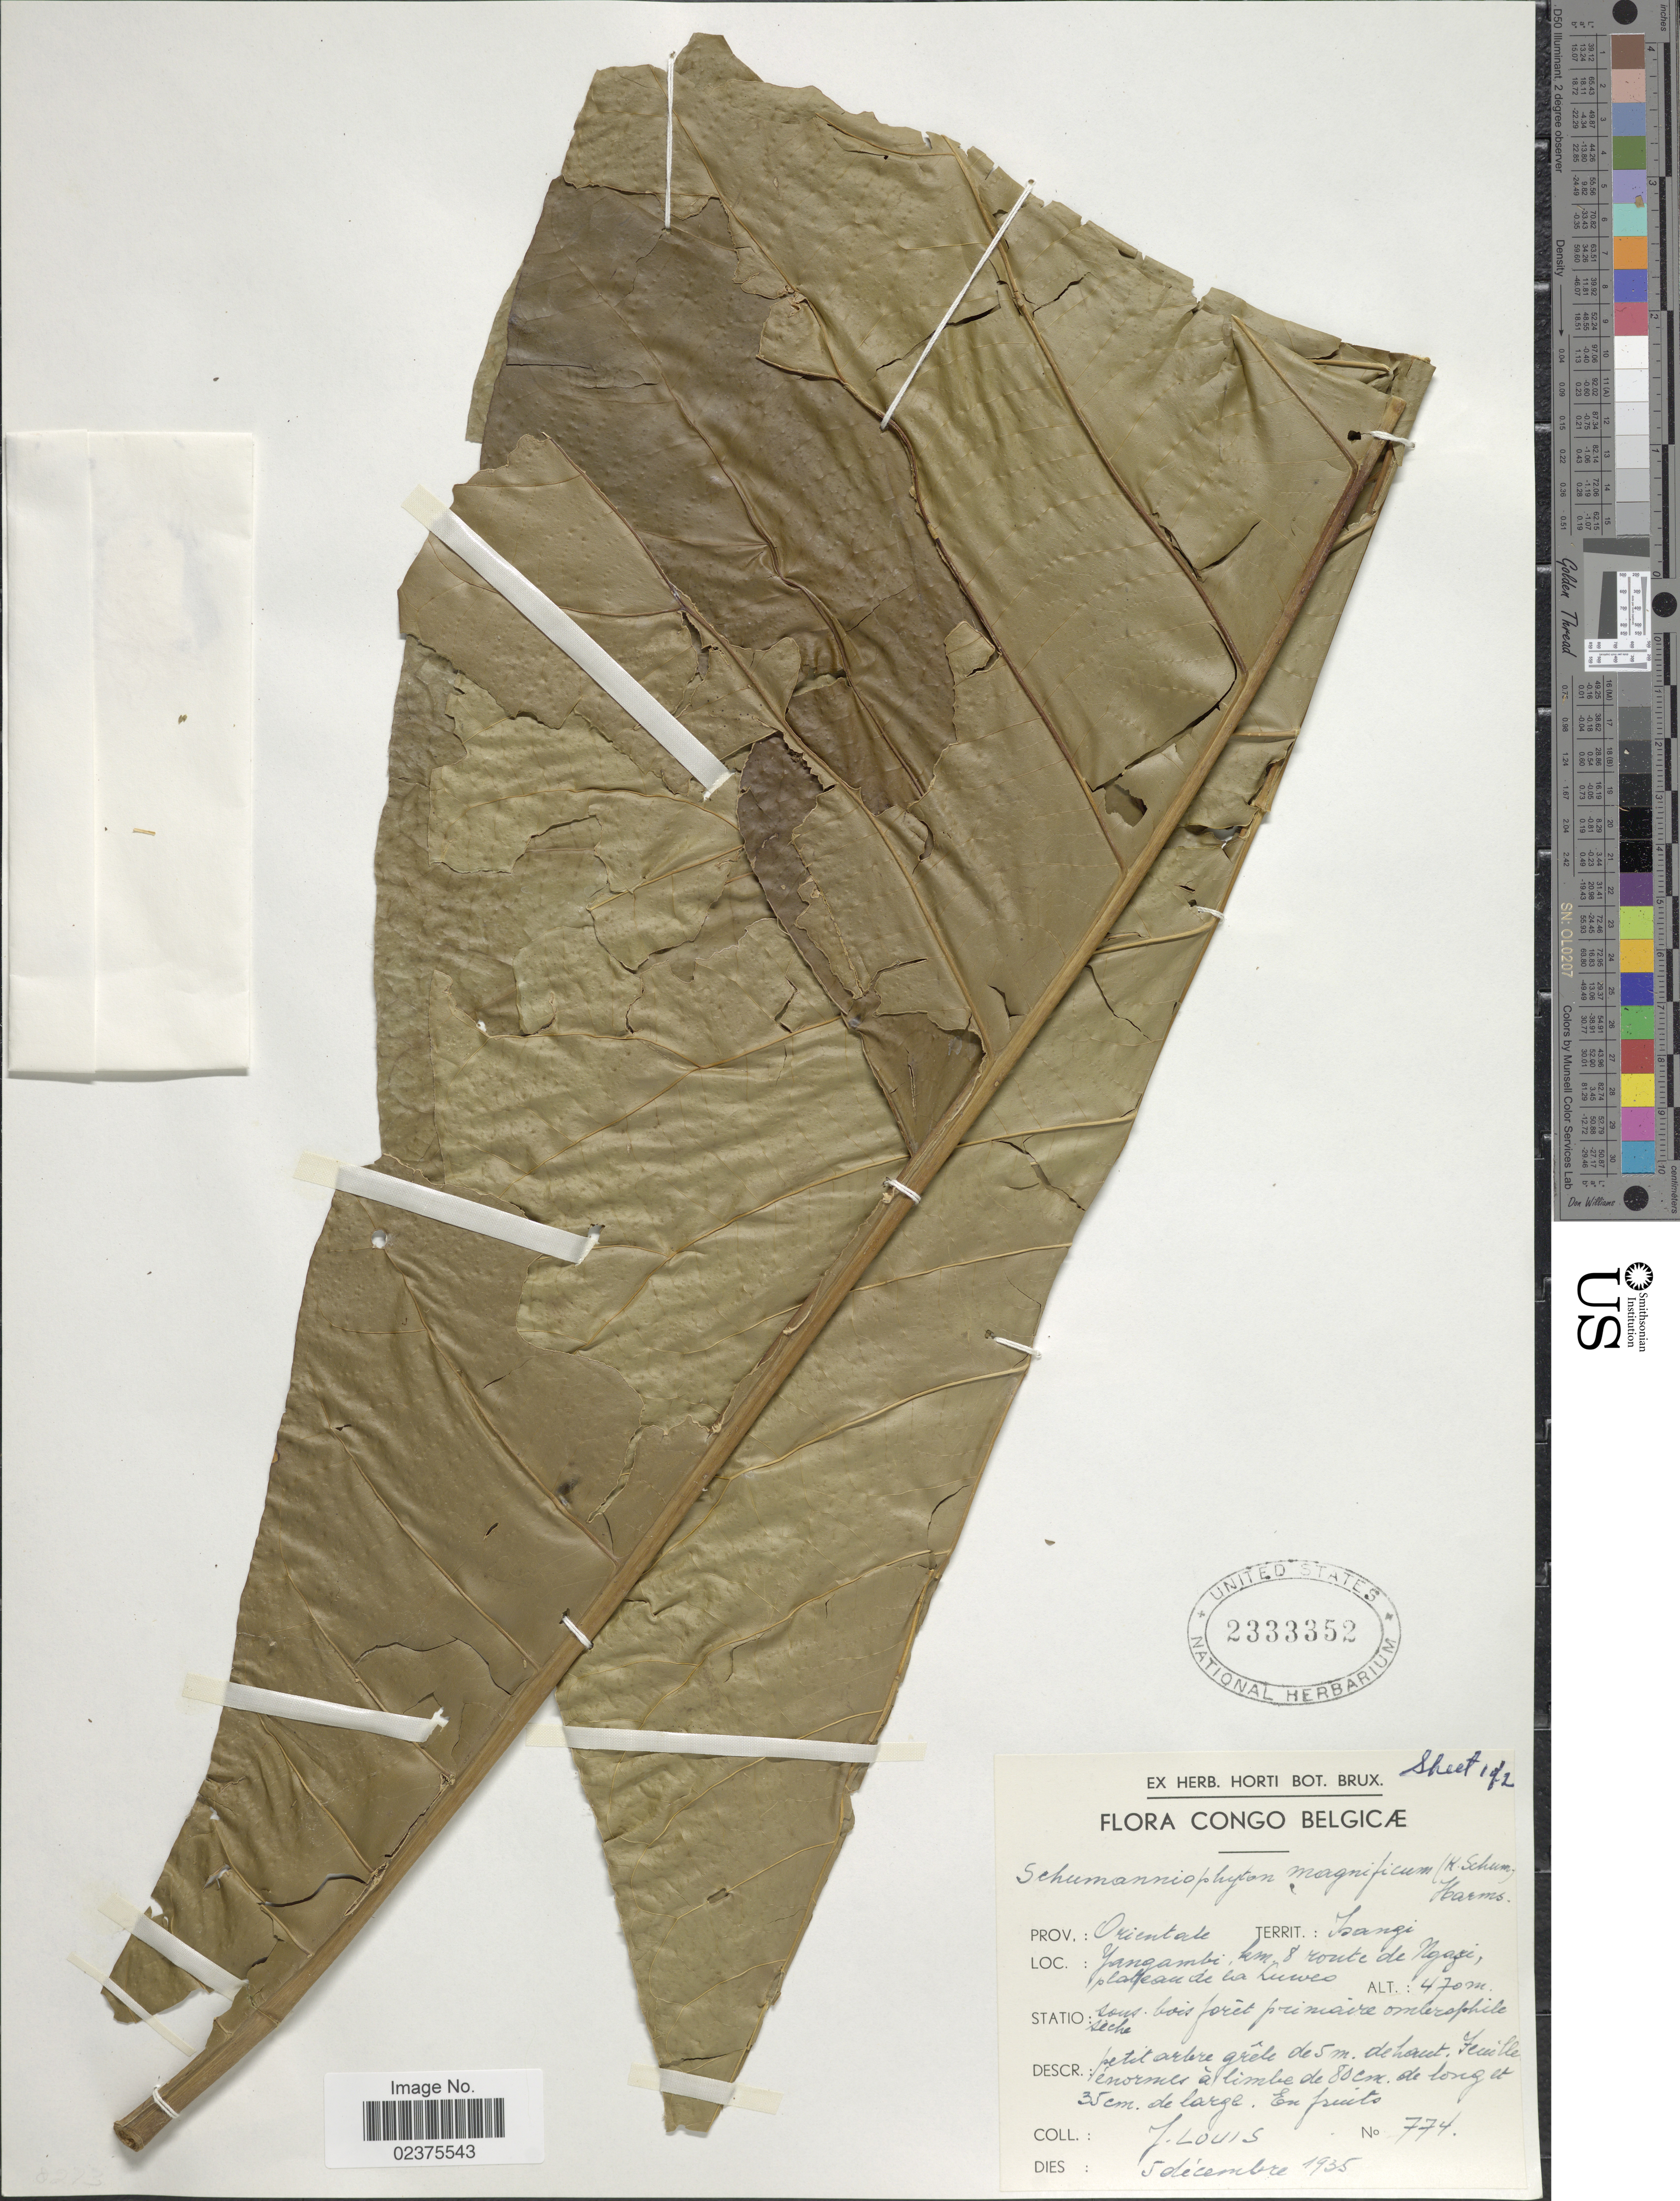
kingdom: Plantae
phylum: Tracheophyta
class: Magnoliopsida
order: Gentianales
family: Rubiaceae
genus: Schumanniophyton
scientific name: Schumanniophyton magnificum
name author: (K. Schum.) Harms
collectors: J. Louis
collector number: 774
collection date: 1935-12-05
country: Congo, Democratic Republic of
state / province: Tshopo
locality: Prov.: Orientale, Territ.: Isangi, Yangambi, km 8 route de Ngasi, plateau de la Luweo.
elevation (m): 4700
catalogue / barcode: US 2333352